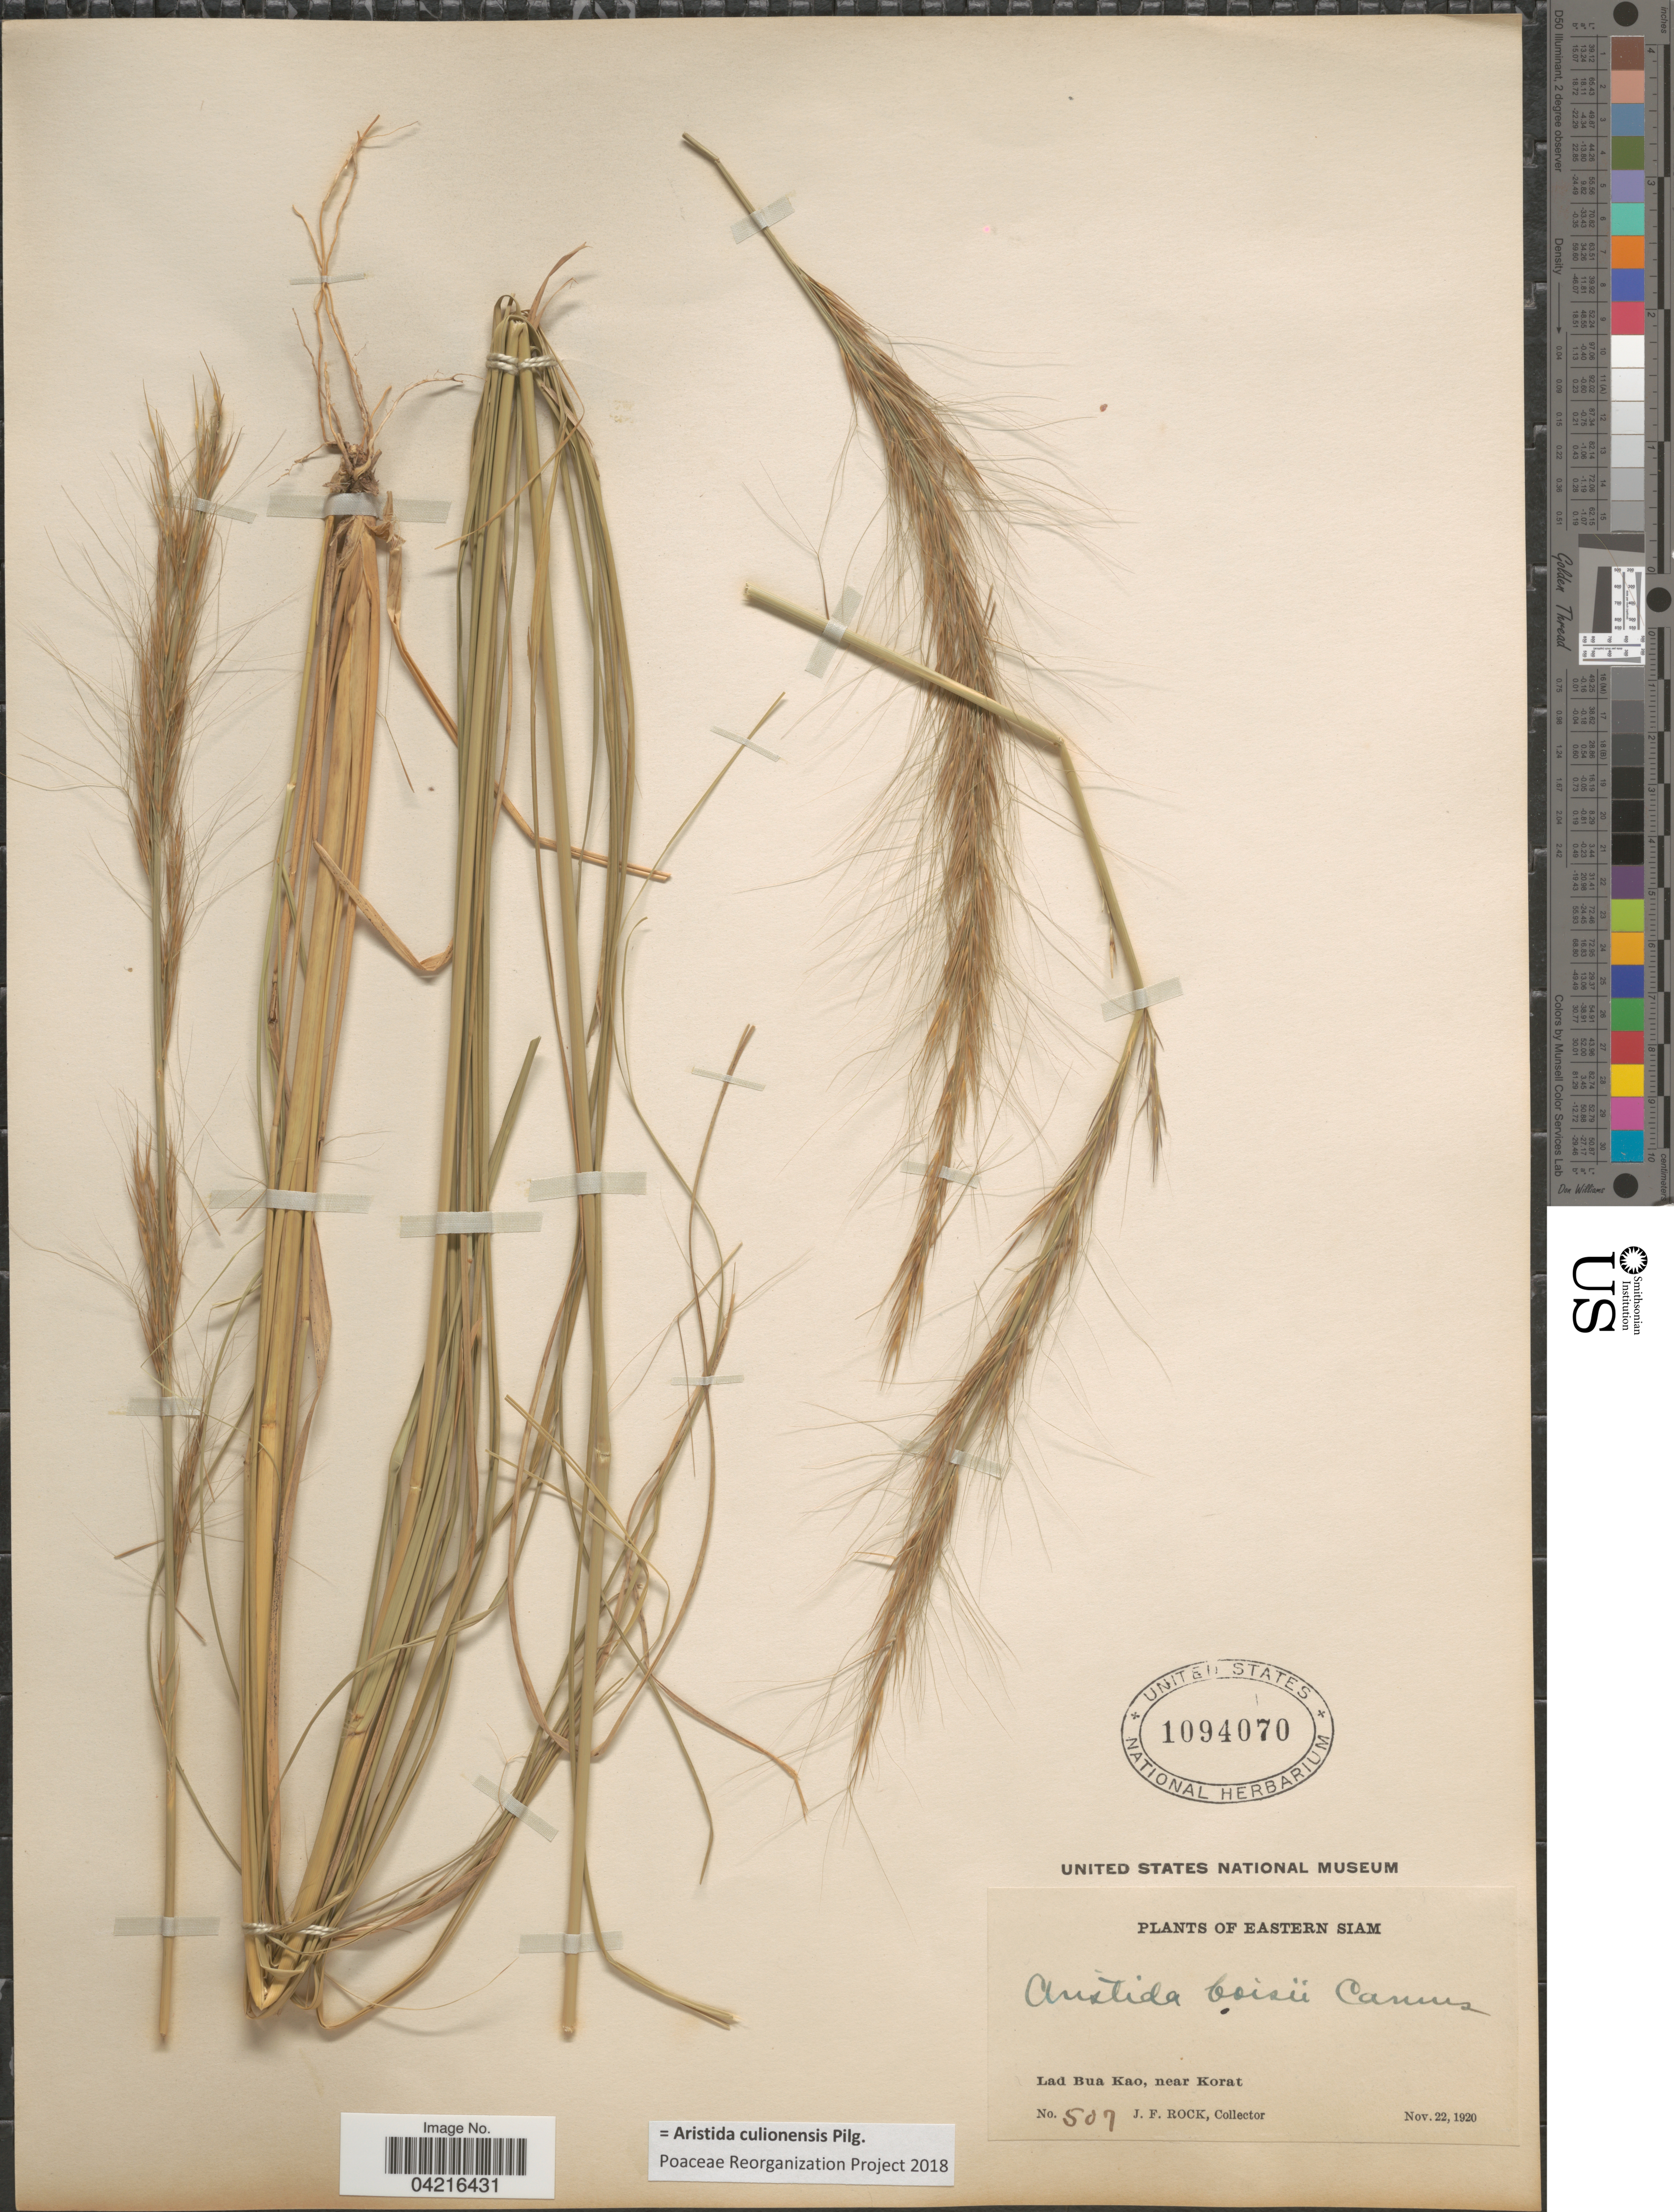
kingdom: Plantae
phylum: Tracheophyta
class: Liliopsida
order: Poales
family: Poaceae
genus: Aristida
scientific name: Aristida culionensis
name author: Pilg. in Perkins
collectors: J. Rock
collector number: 507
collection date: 1920-11-22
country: Thailand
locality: Lad Bua Kao, near Korat.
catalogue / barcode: US 1094070